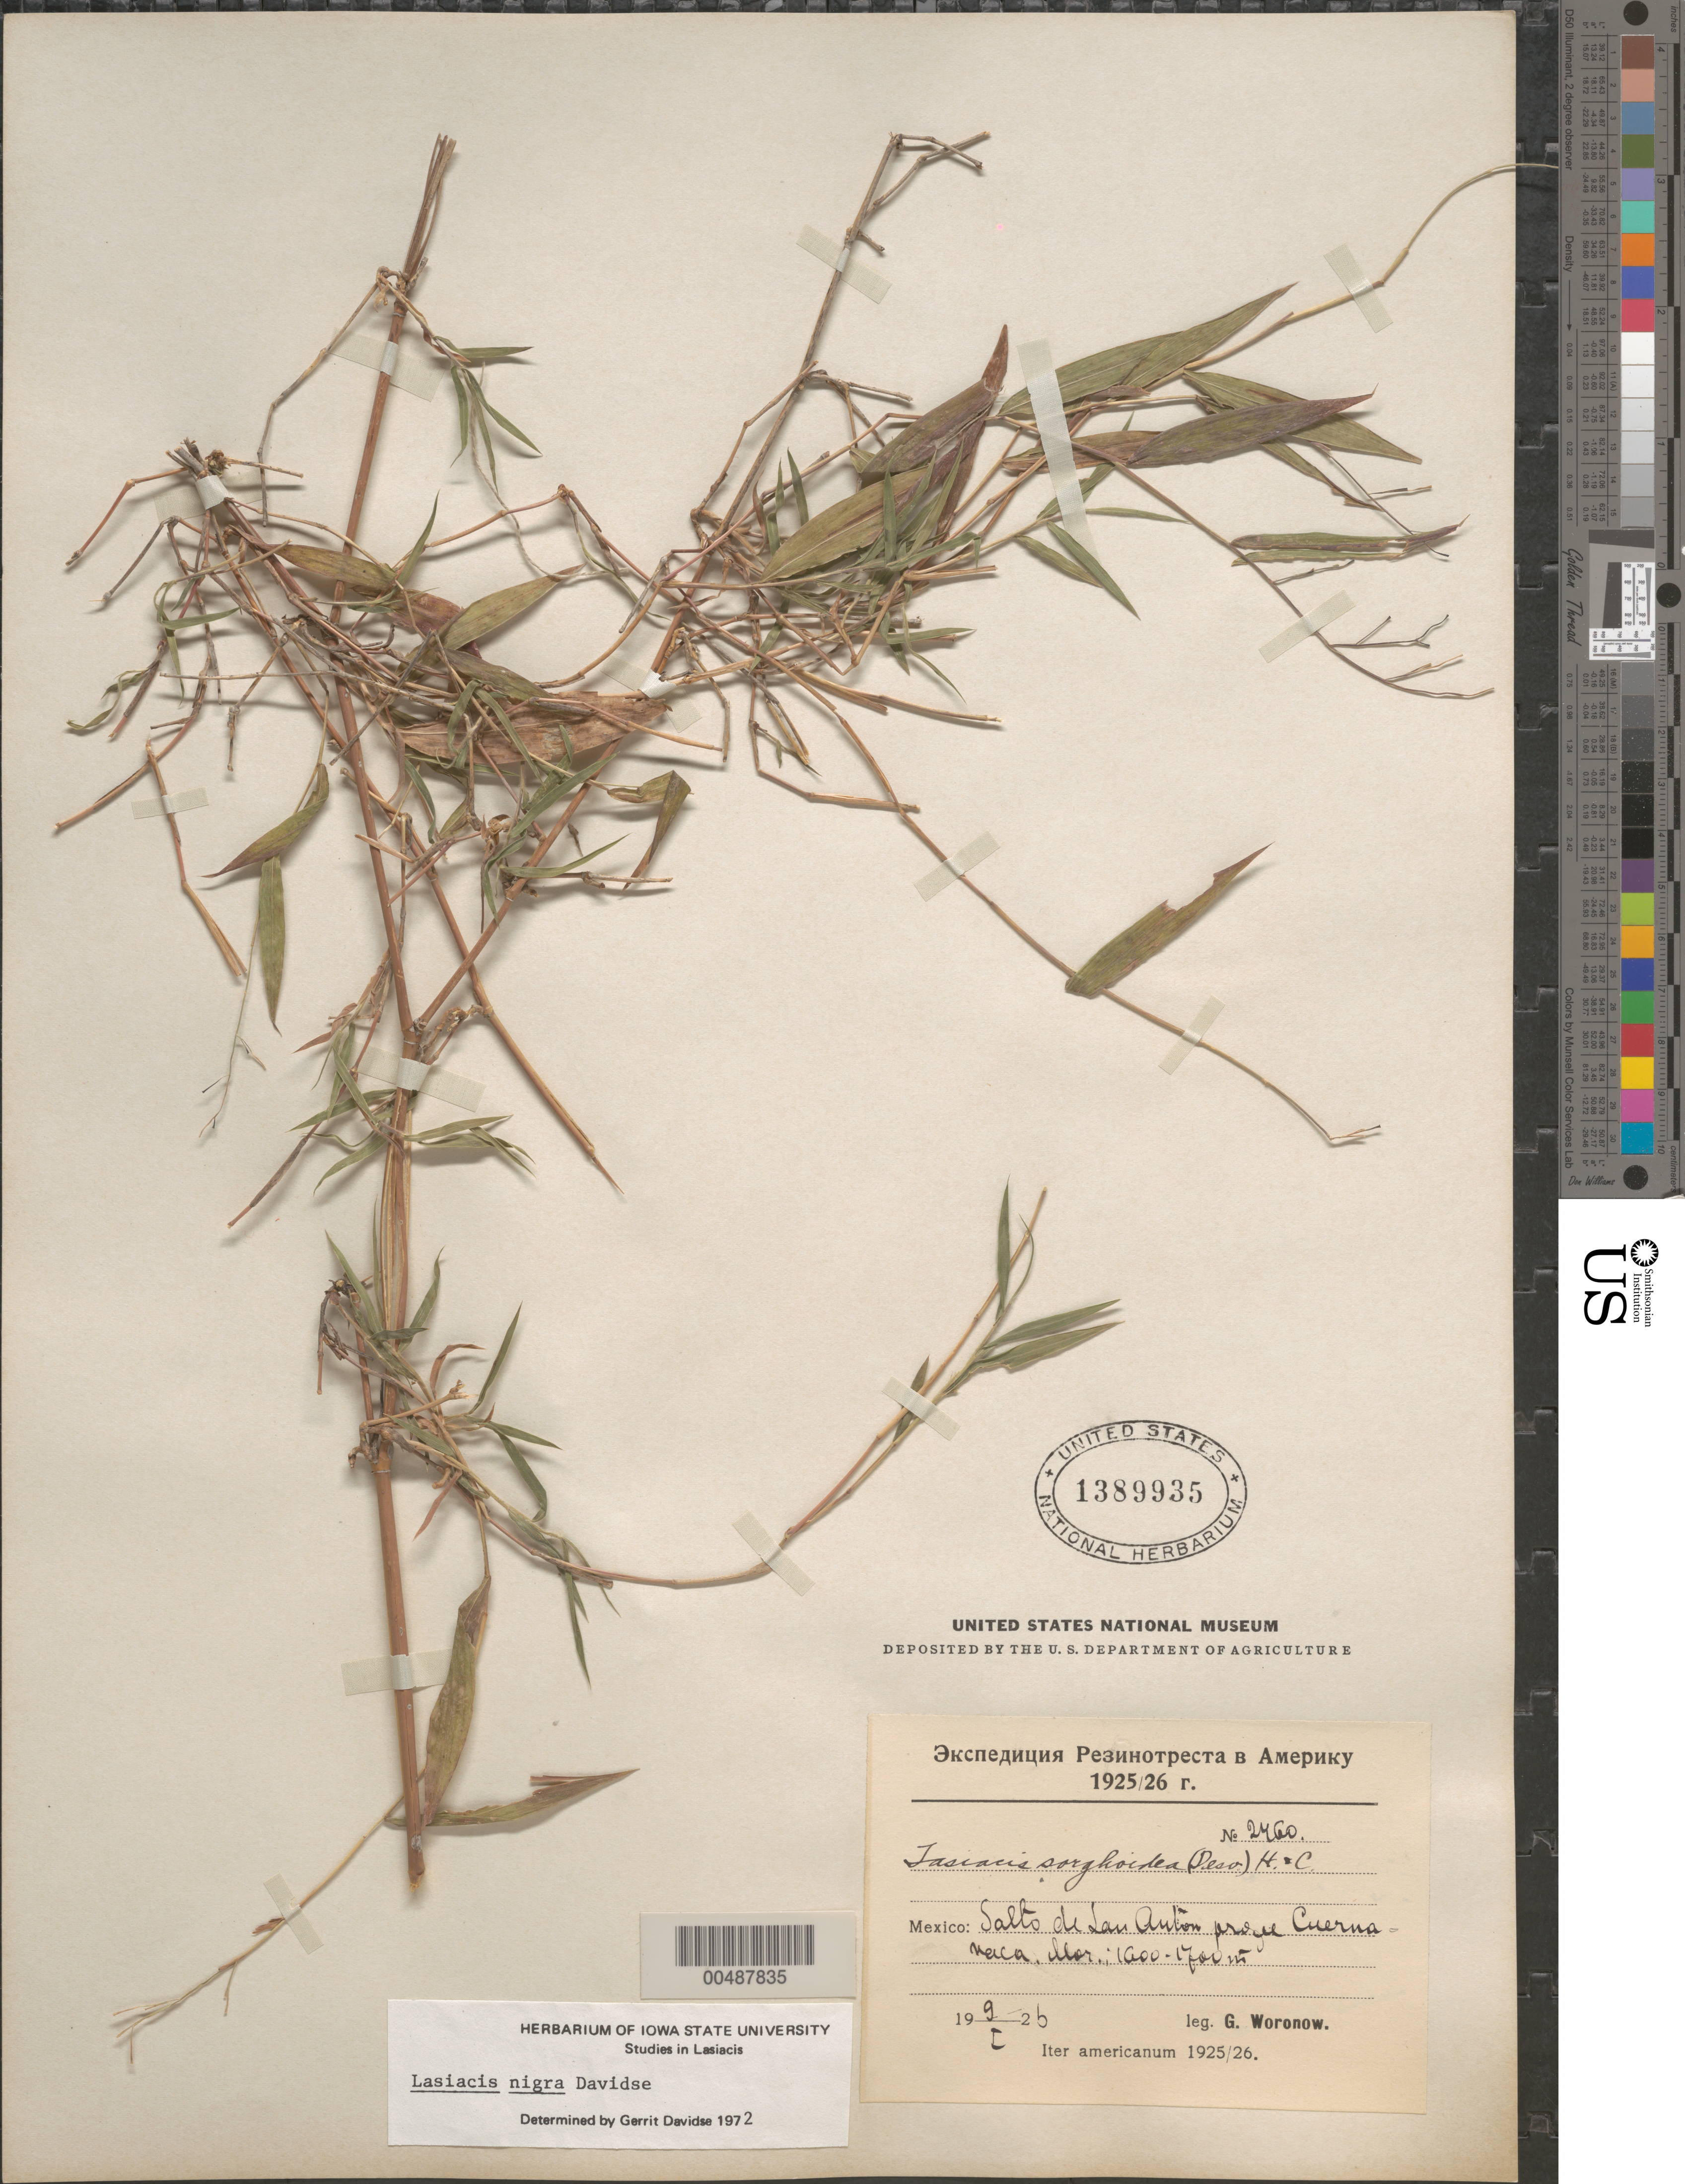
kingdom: Plantae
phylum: Tracheophyta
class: Liliopsida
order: Poales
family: Poaceae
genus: Lasiacis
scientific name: Lasiacis maxonii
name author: Swallen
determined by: Davidse, Gerrit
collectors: G. Woronow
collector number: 2460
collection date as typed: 9 Jan 1926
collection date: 1926-01-09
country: Mexico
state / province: Morelos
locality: Salto de San Anton prope Cuernavaca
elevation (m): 1600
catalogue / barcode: US 1389935